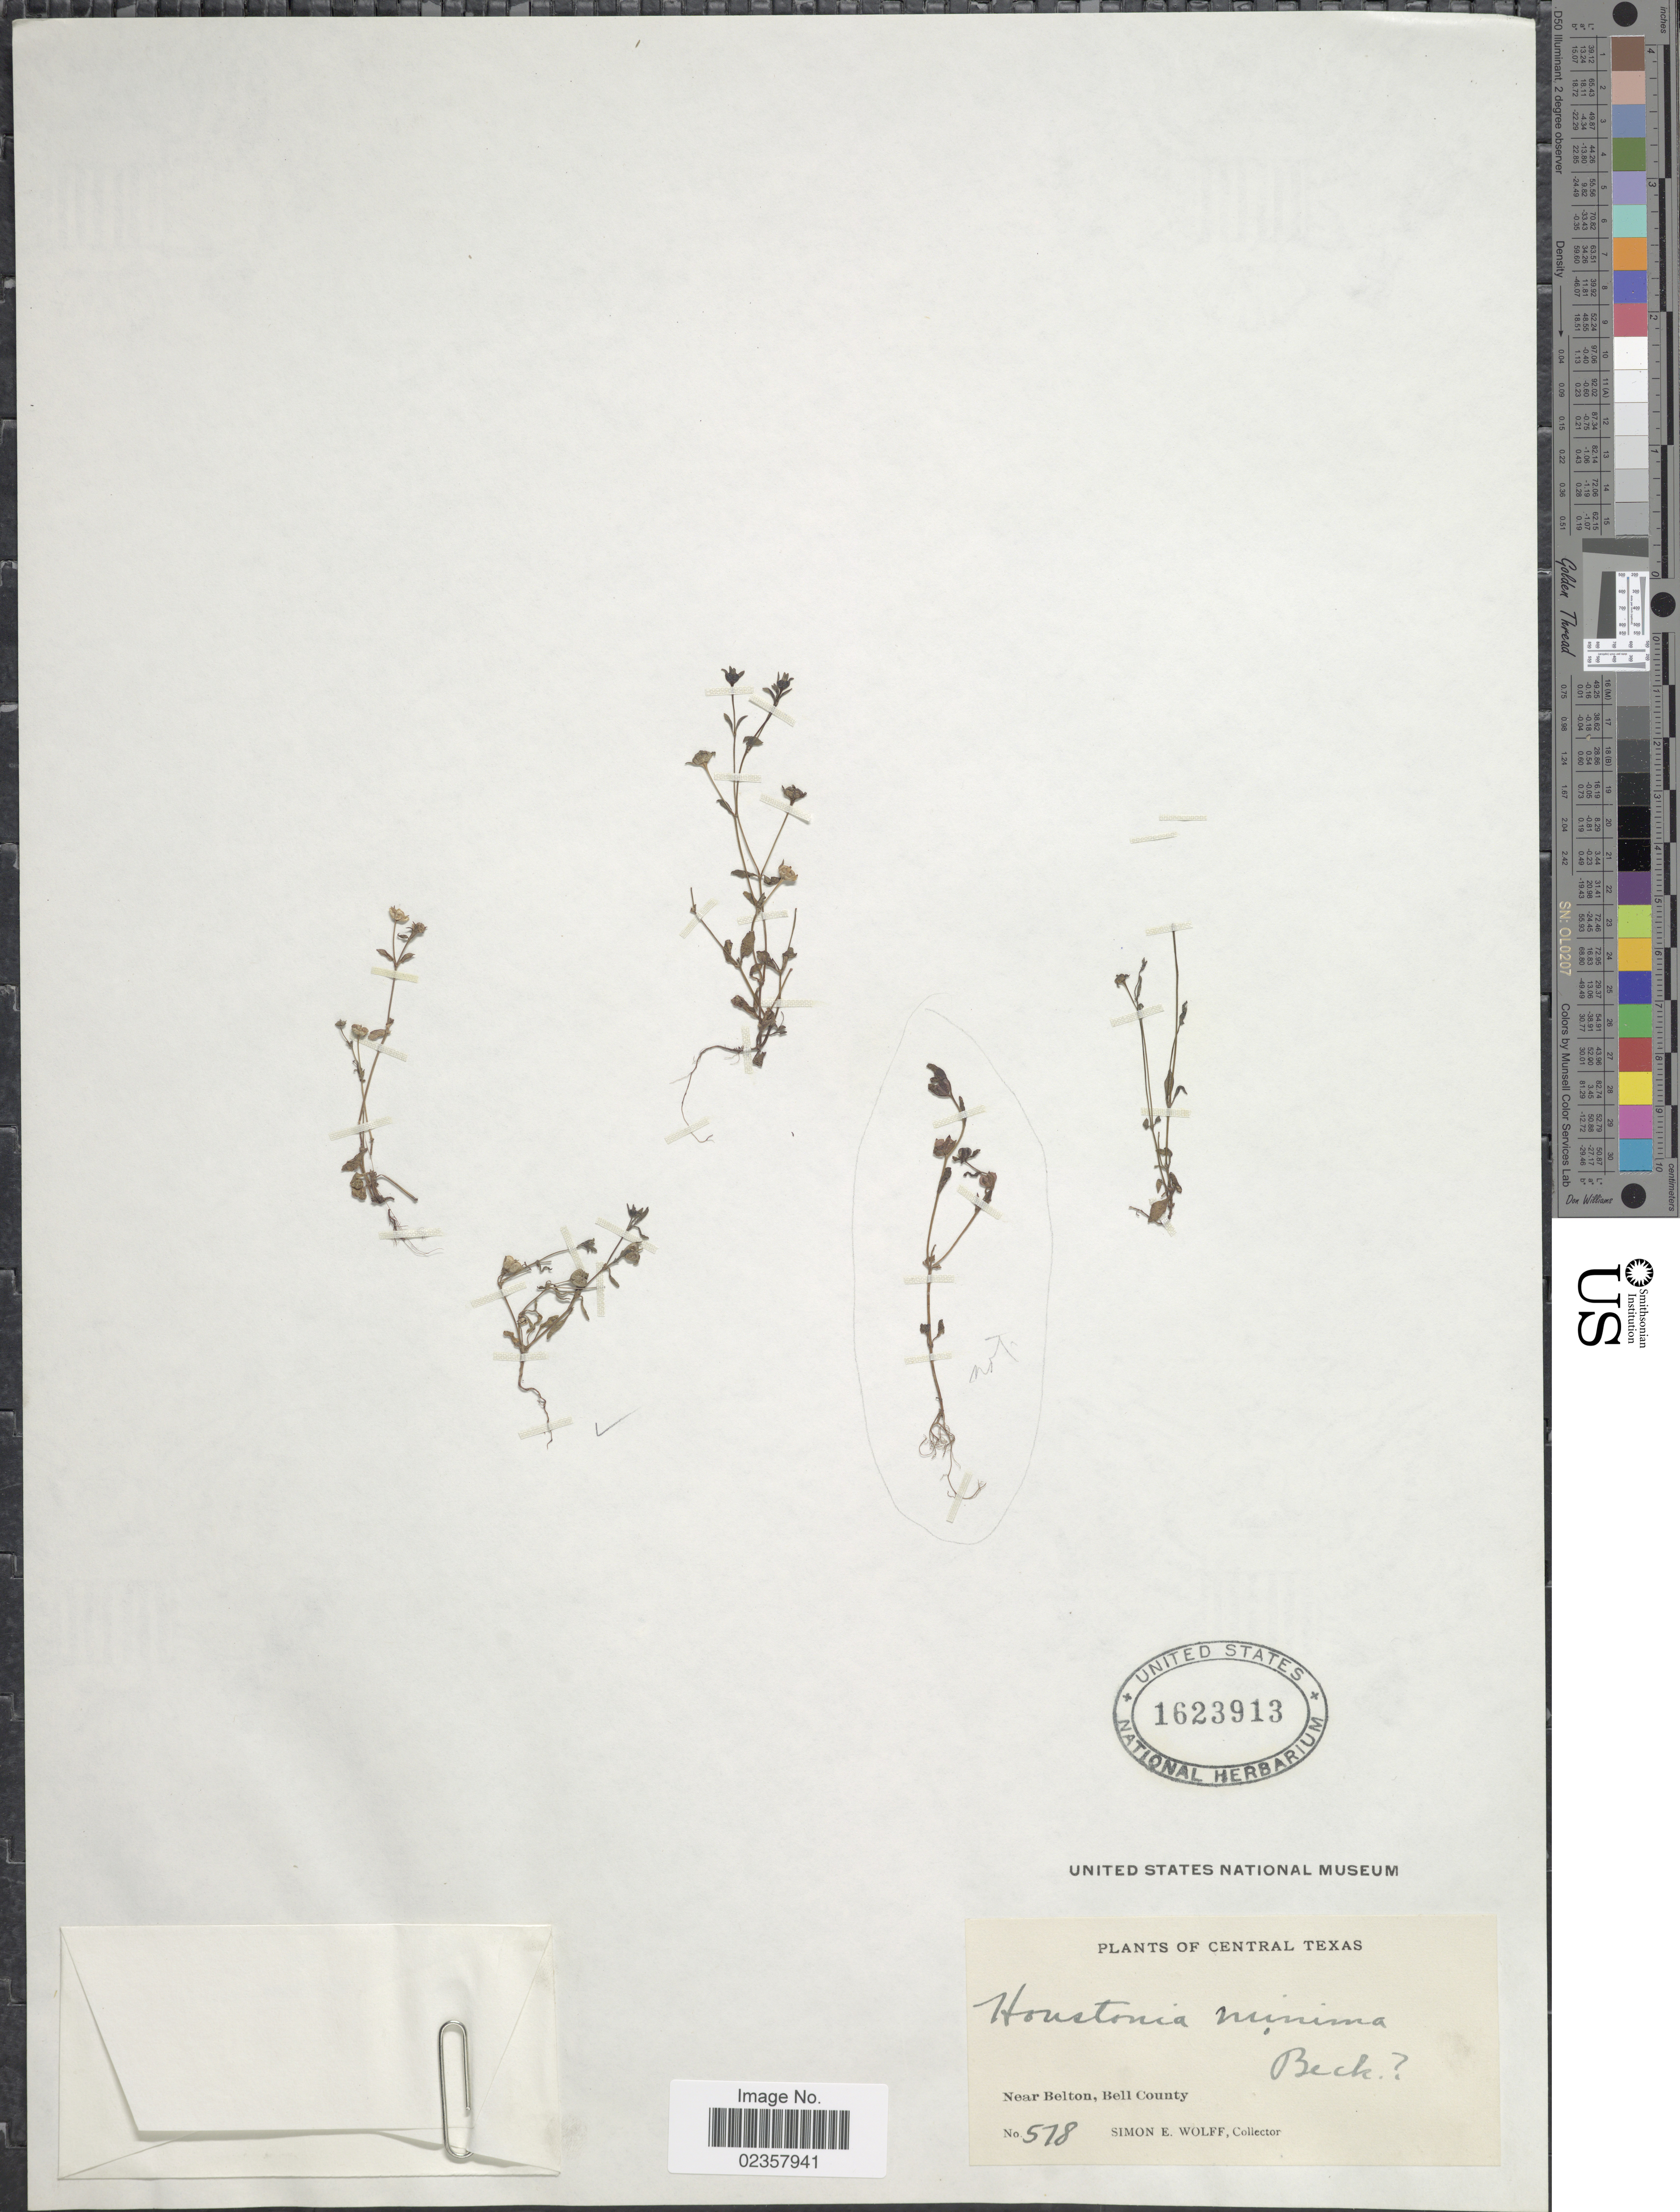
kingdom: Plantae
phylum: Tracheophyta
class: Magnoliopsida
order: Gentianales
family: Rubiaceae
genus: Houstonia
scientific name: Houstonia pusilla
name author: Schoepf.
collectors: S. E. Wolff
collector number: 578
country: United States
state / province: Texas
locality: Central Texas, Near Belton, Bell County.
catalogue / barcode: US 1623913